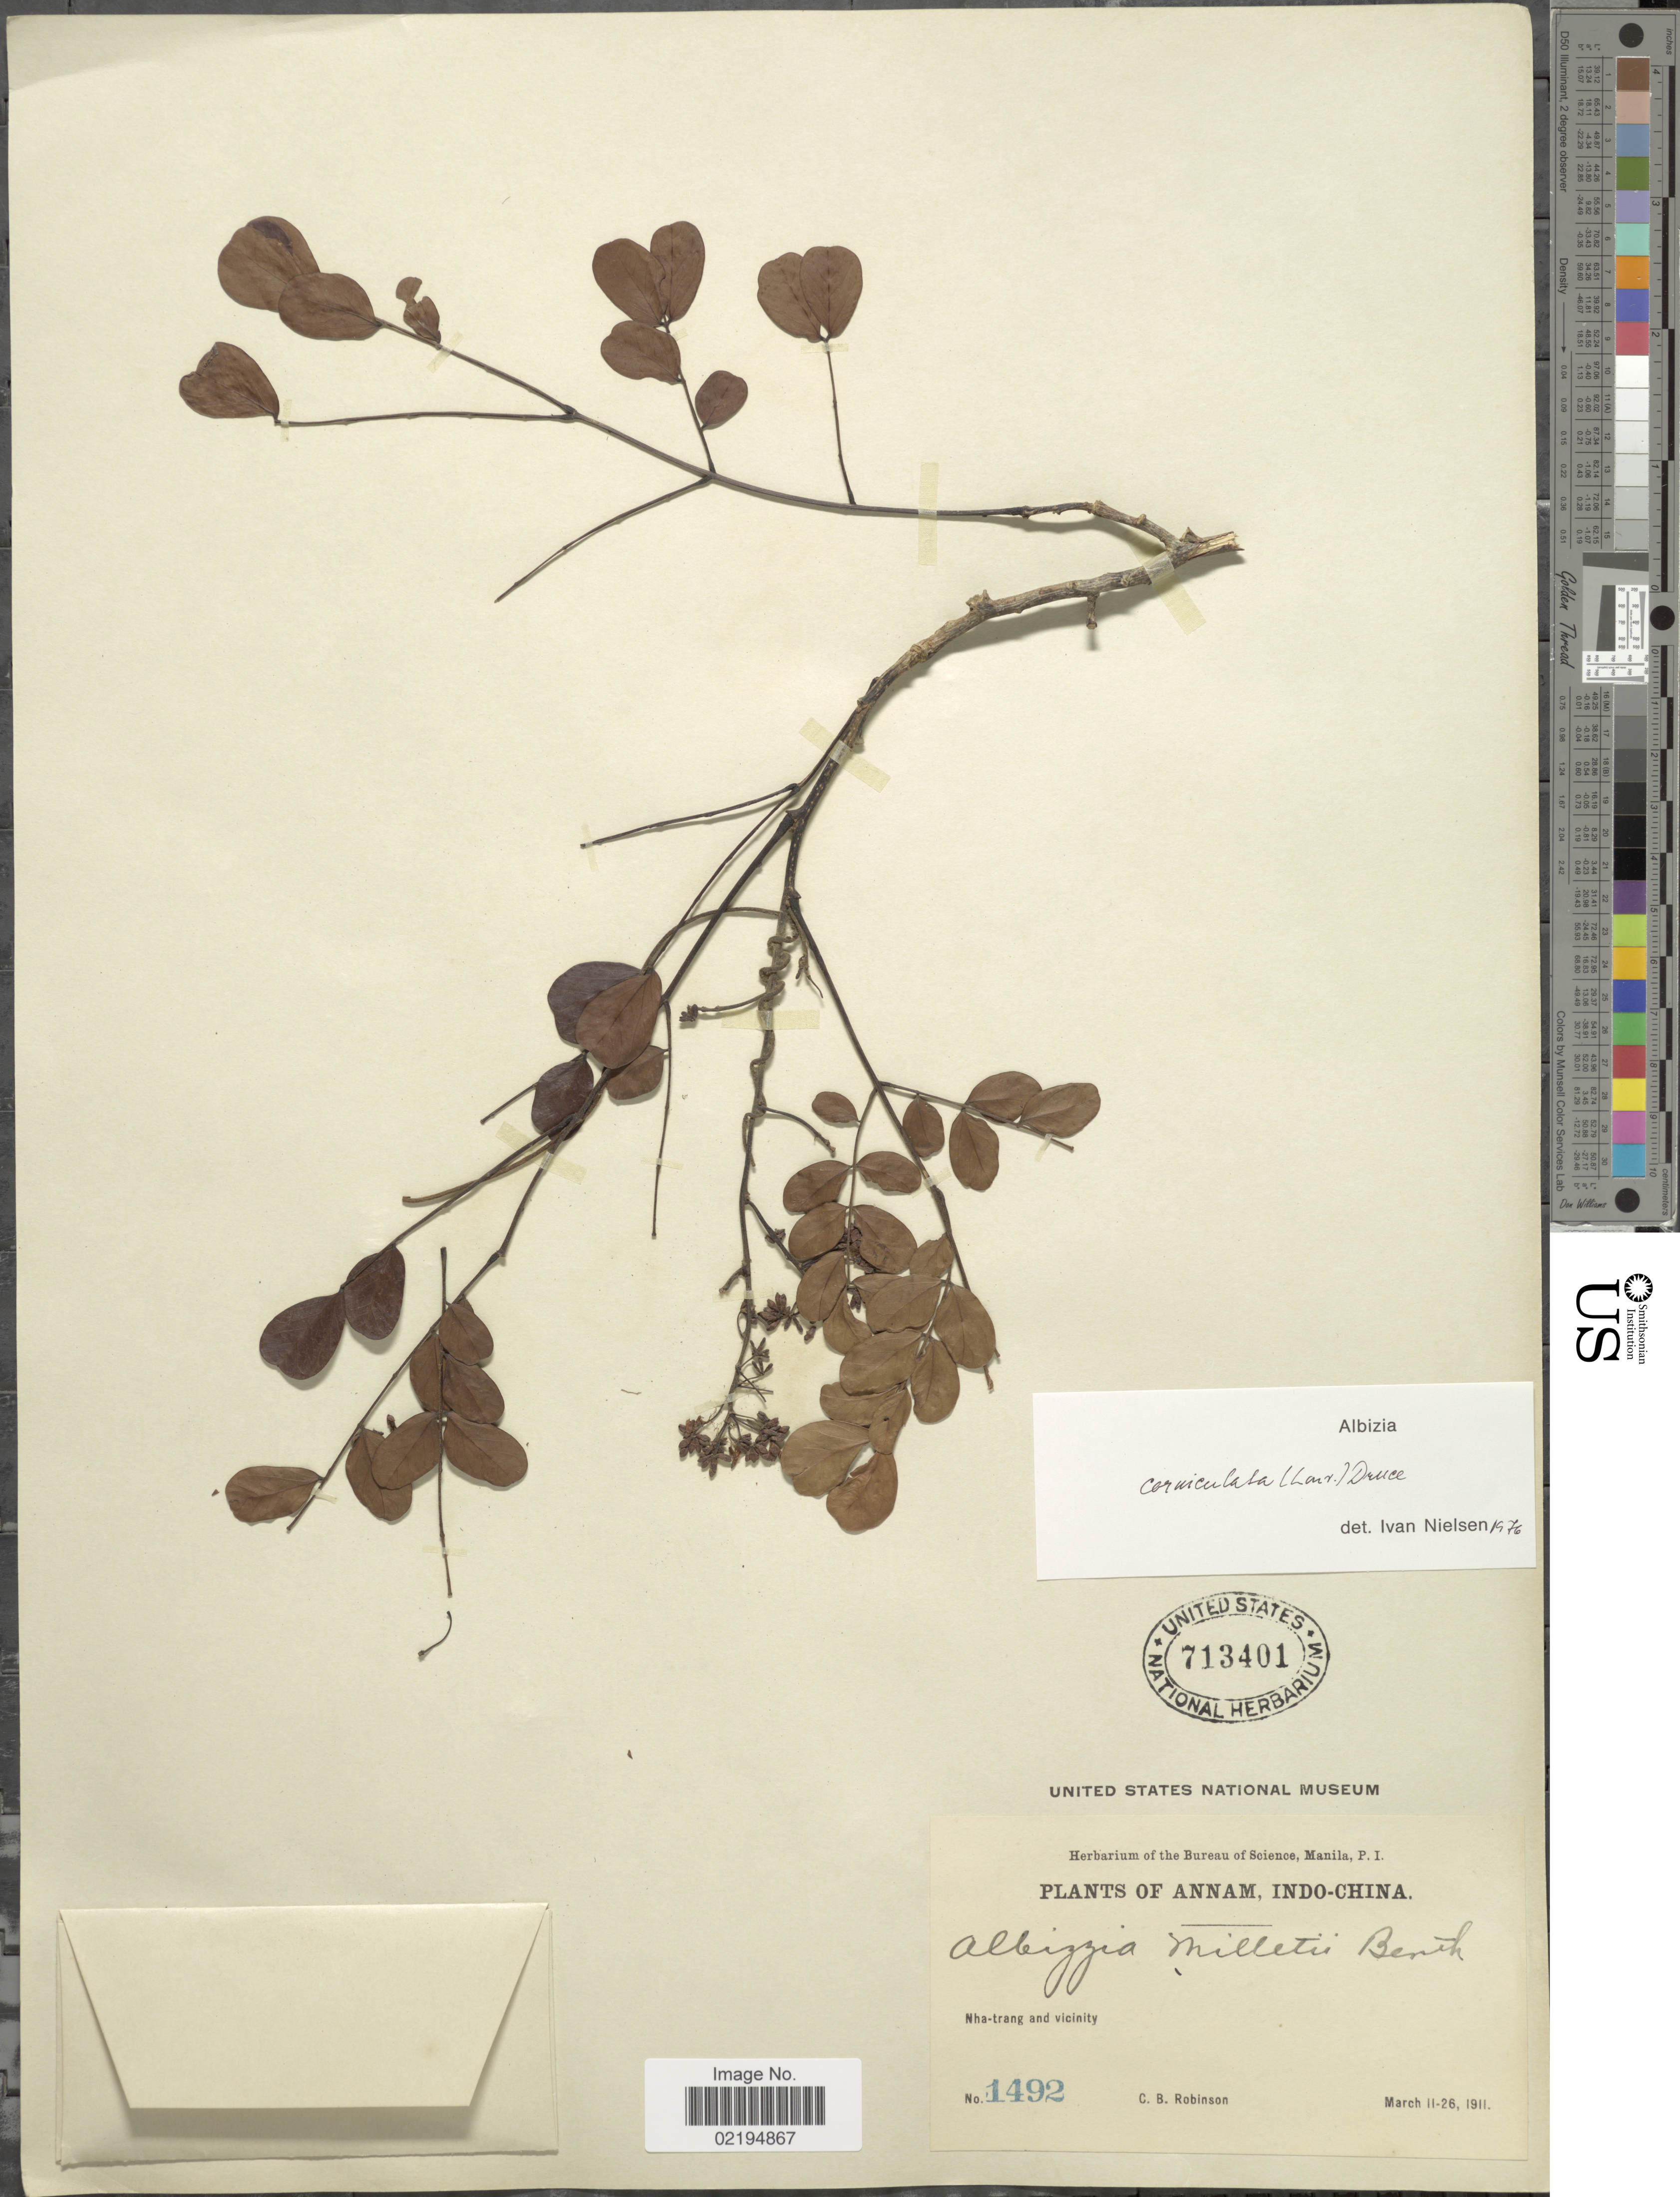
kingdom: Plantae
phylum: Tracheophyta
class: Magnoliopsida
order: Fabales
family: Fabaceae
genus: Albizia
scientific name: Albizia corniculata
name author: (Lour.) Druce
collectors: C. Brobinson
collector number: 1492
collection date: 1911-03-11/1911-03-26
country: Vietnam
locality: Annam, Indo-China, Nha-trang and vicinity.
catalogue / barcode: US 713401